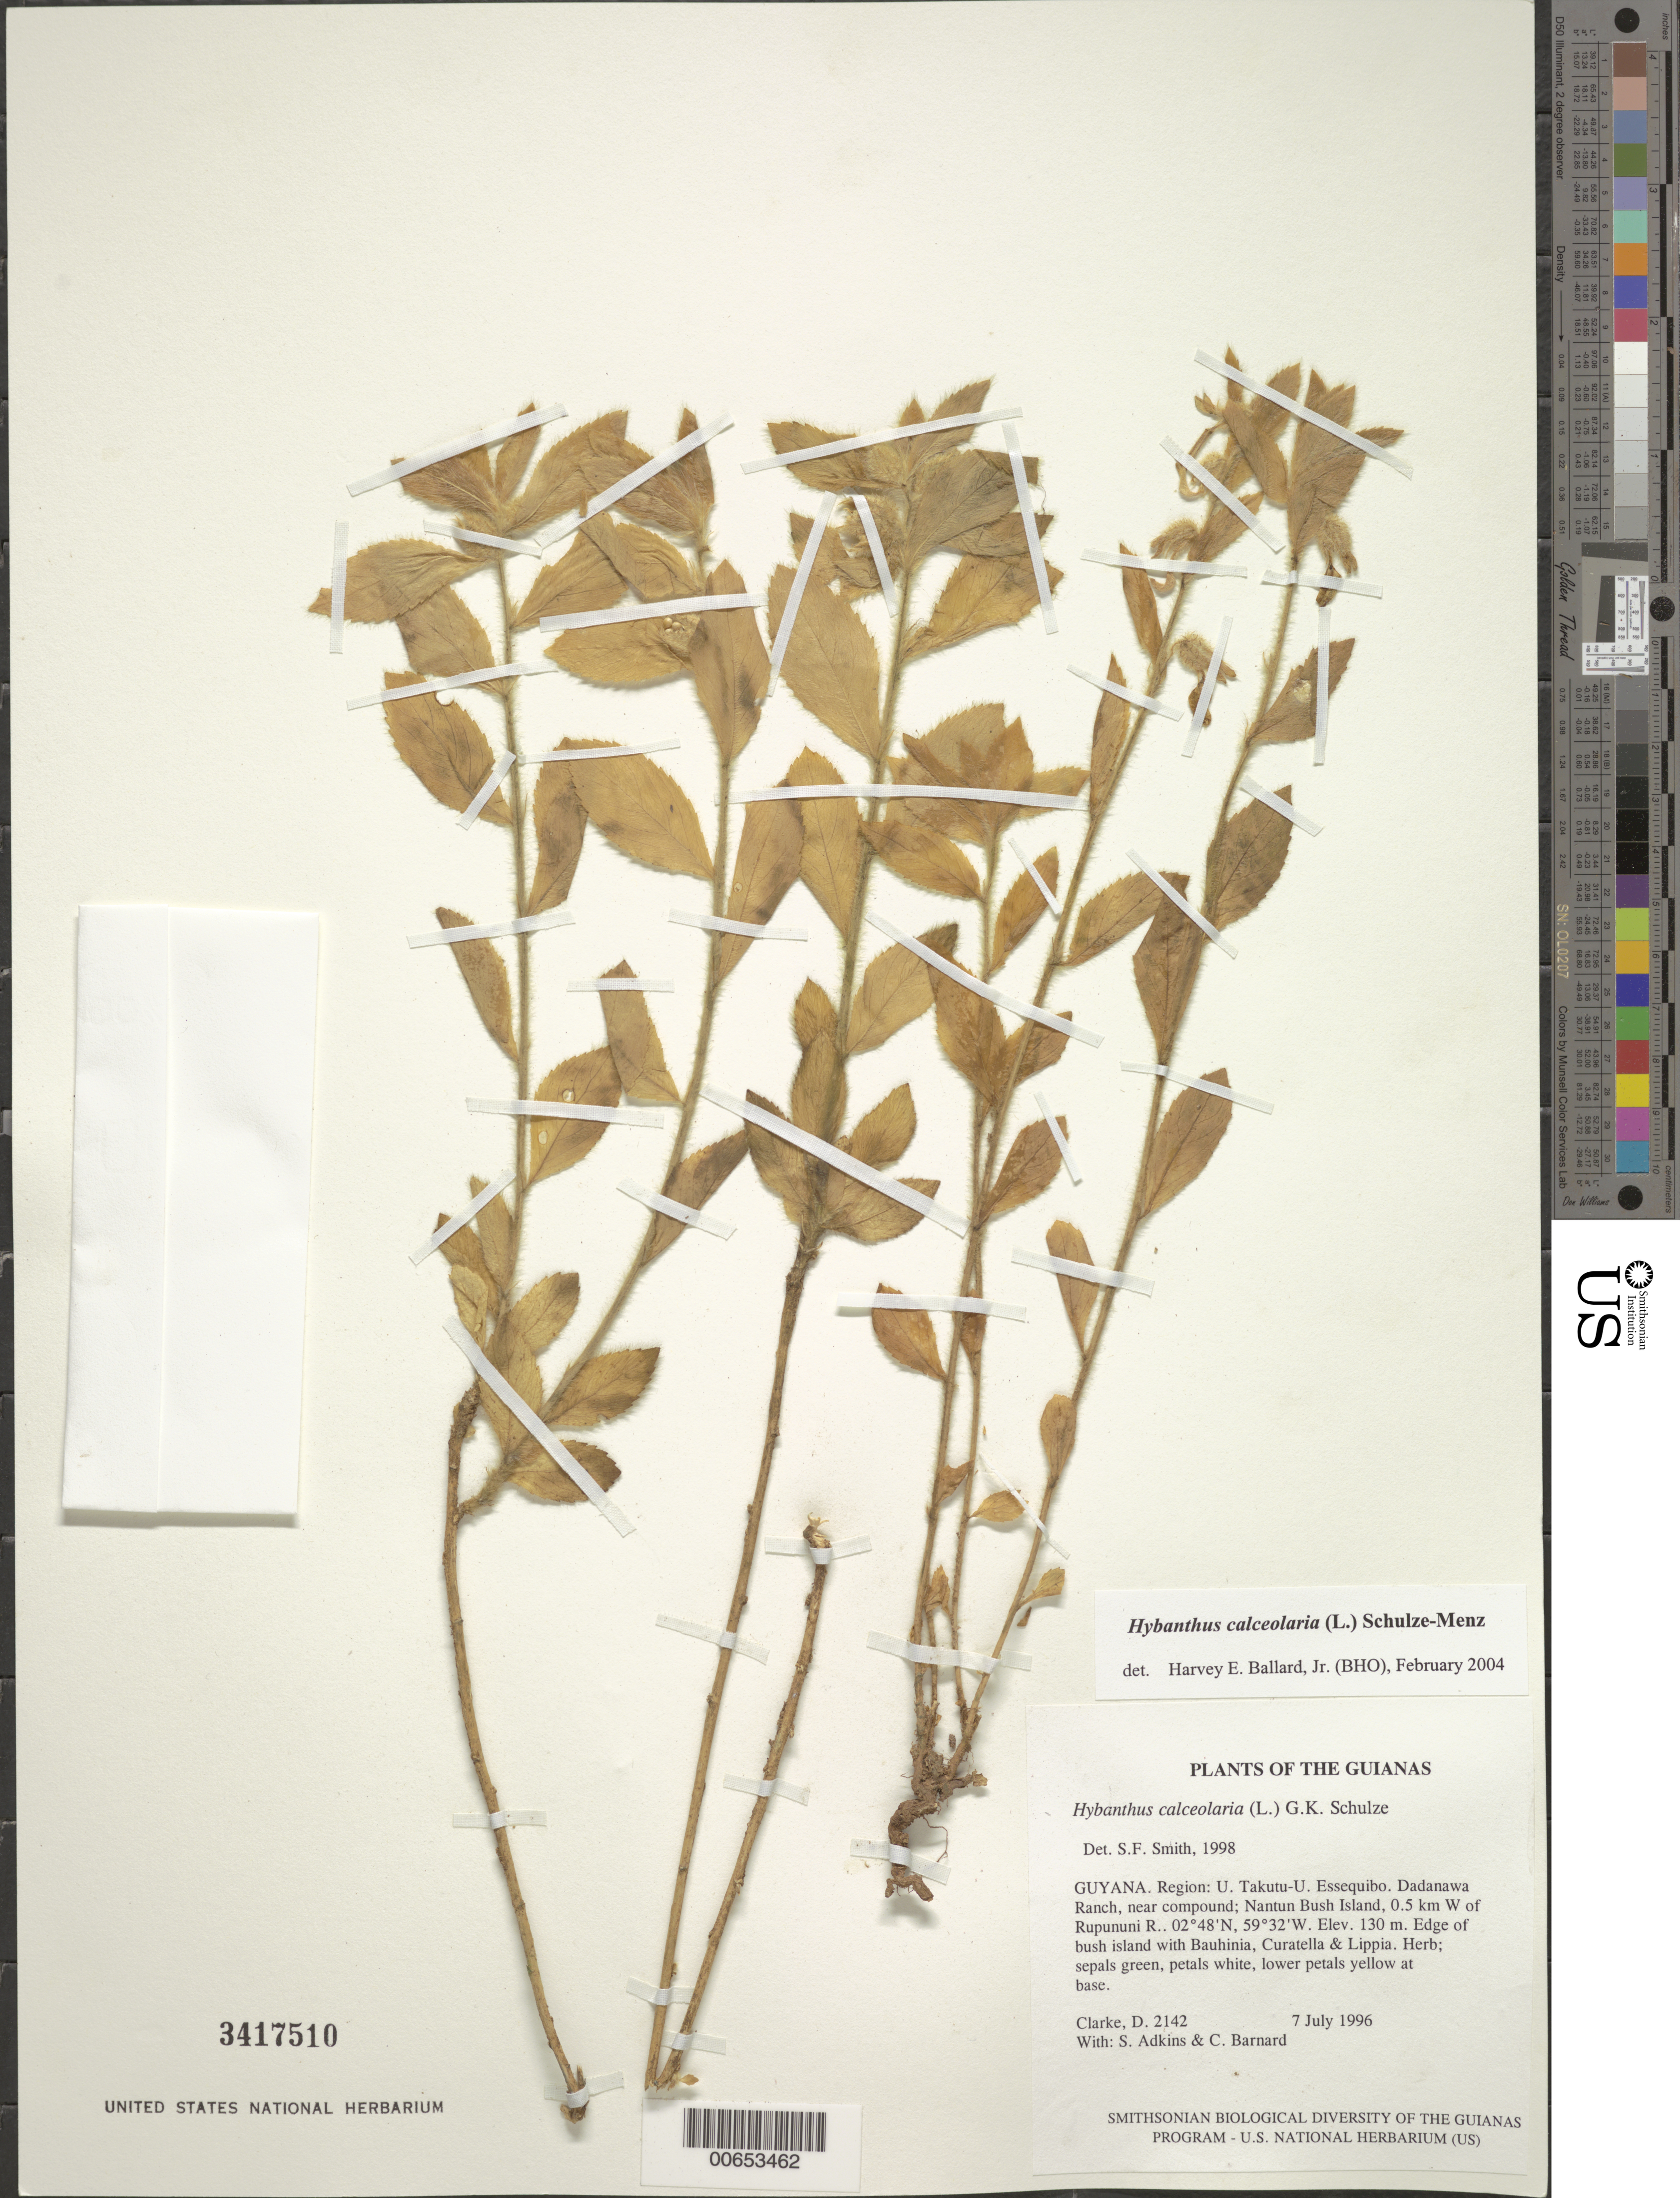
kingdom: Plantae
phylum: Tracheophyta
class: Magnoliopsida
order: Malpighiales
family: Violaceae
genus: Pombalia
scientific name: Pombalia calceolaria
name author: (L.) Paula-Souza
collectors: H. D. Clarke, S. Adkins & C. Bernard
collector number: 2142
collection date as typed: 7 July 1996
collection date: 1996-07-07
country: Guyana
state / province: U. Takutu-U. Essequibo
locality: Dadanawa Ranch, near compound; Nantun Bush Island, 0.5 km W of Rupununi R.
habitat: Edge of bush island with Bauhinia, Curatella & Lippia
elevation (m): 130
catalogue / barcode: US 3417510